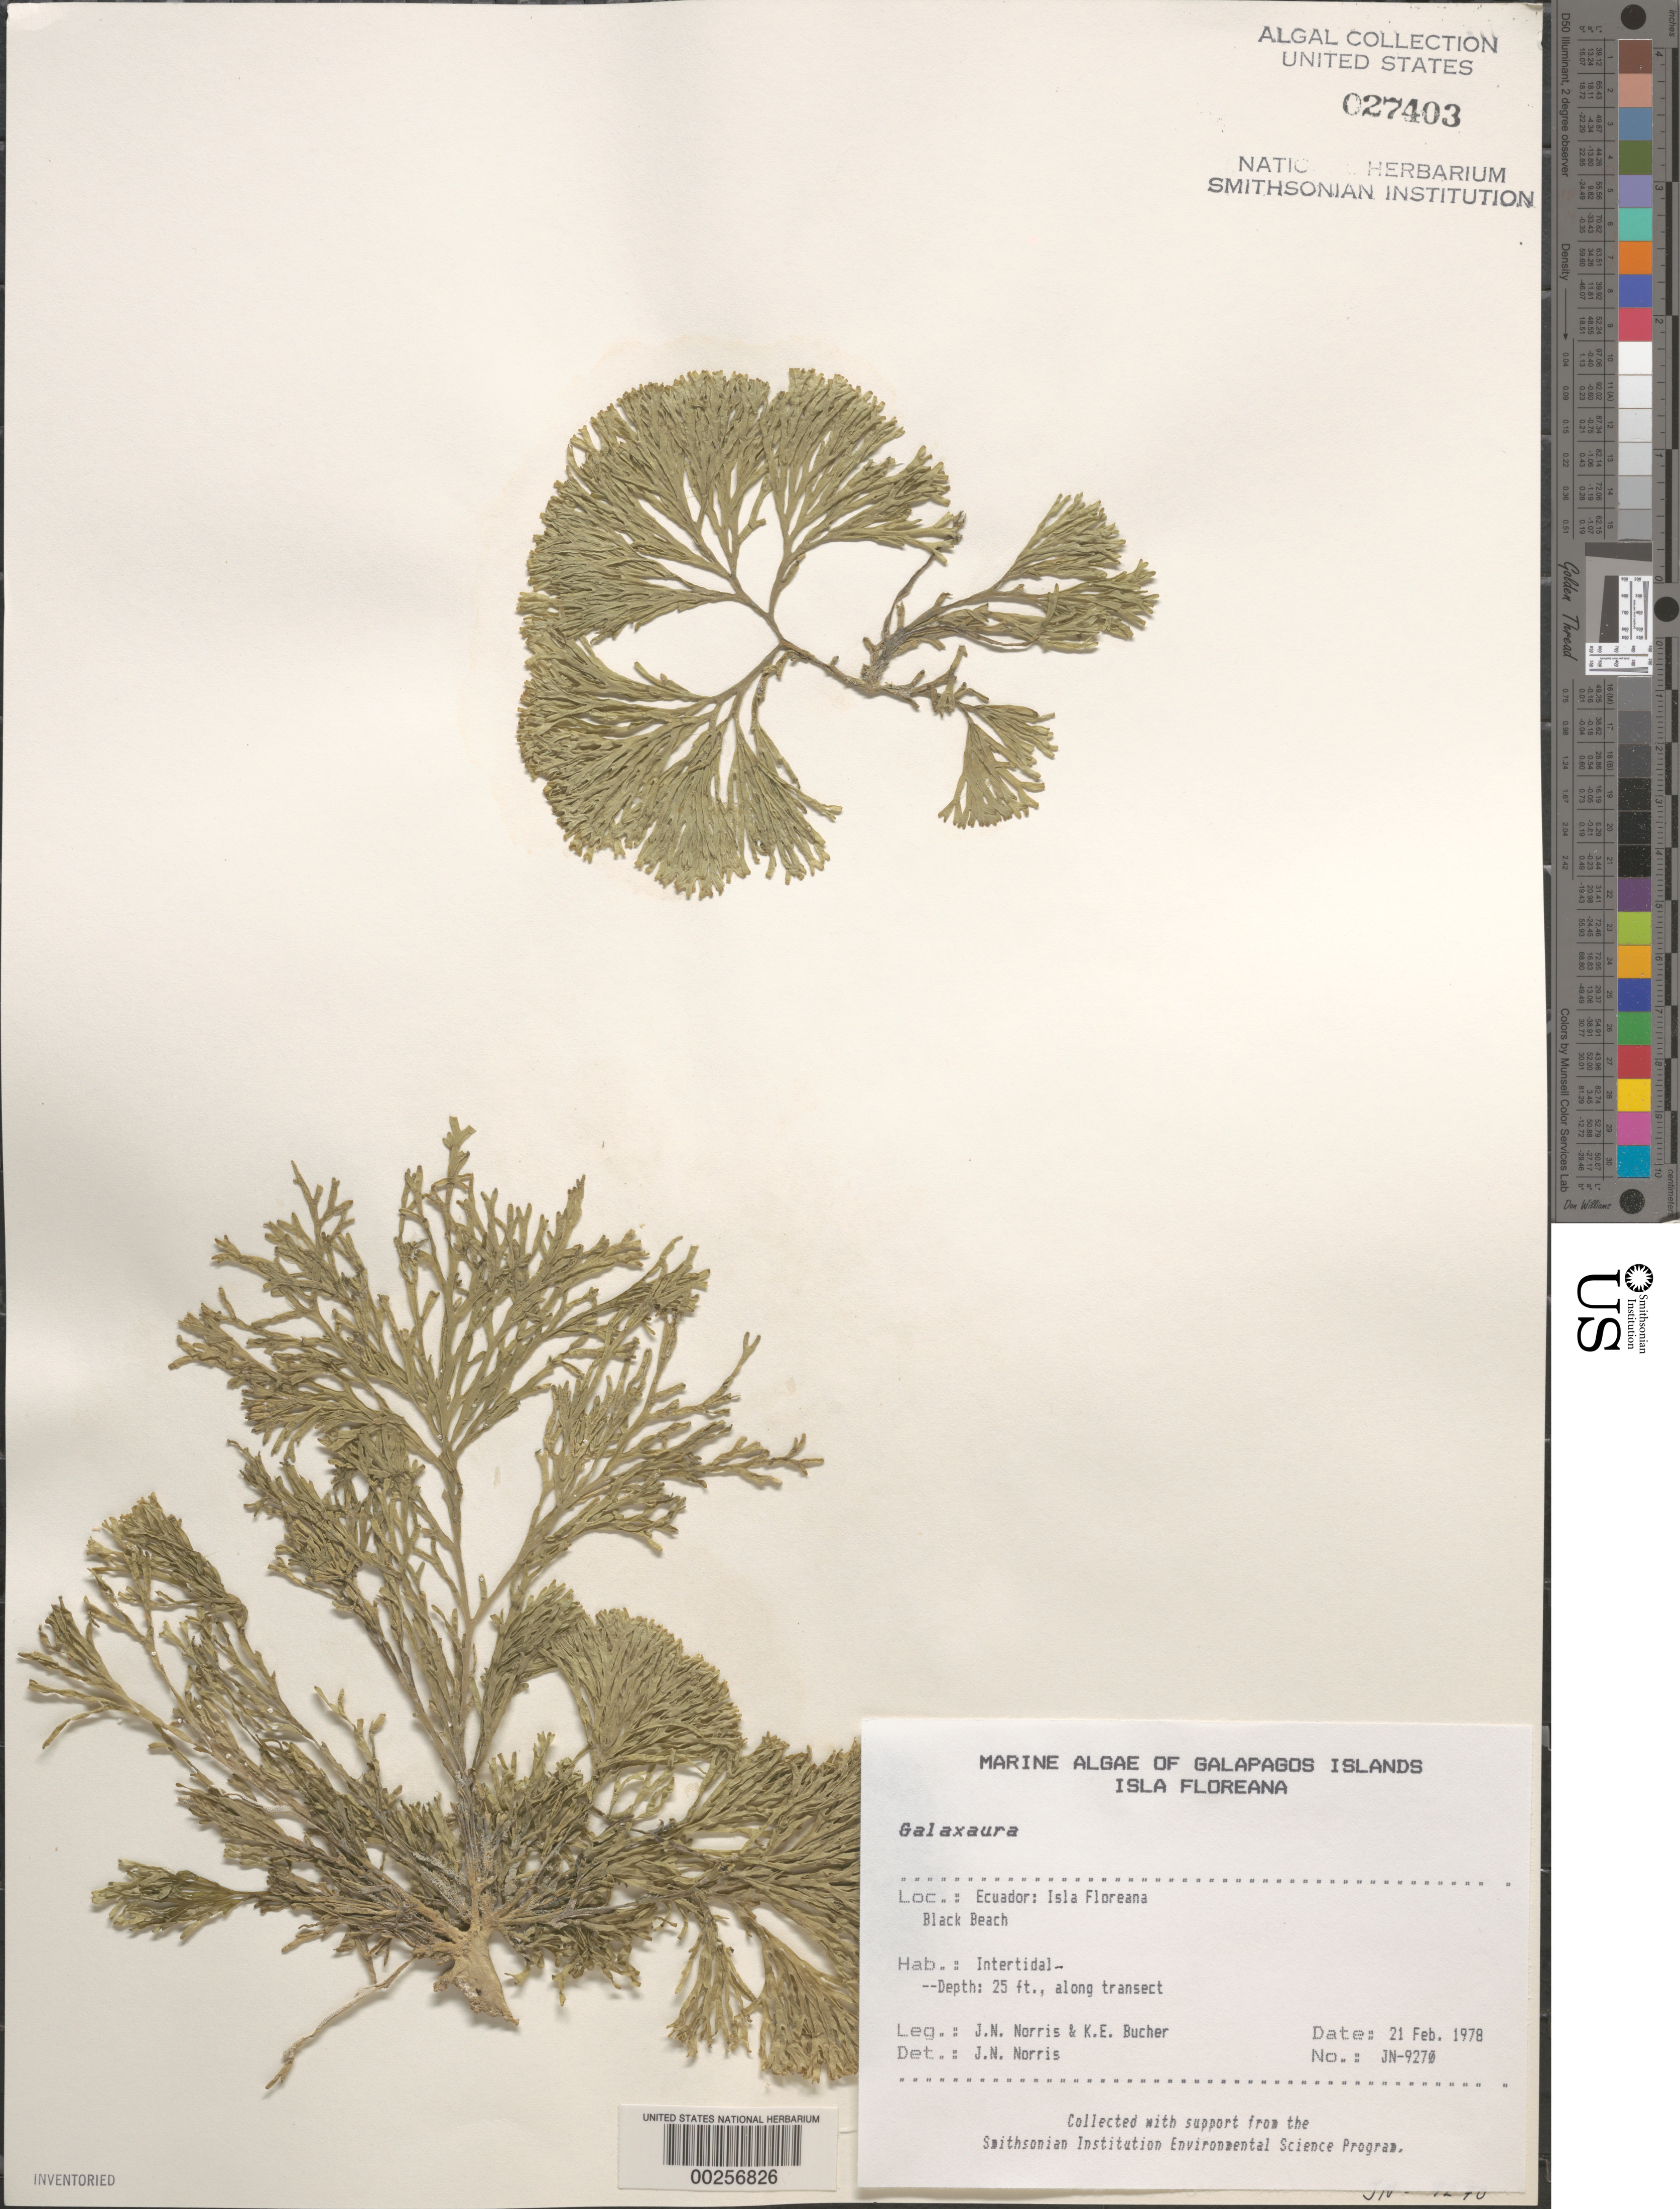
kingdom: Plantae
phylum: Rhodophyta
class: Florideophyceae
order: Nemaliales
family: Galaxauraceae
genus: Galaxaura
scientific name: Galaxaura sp.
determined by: Norris, James N.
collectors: J. N. Norris & K. E. Bucher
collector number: JN-9270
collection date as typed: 20 Feb 1978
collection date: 1978-02-20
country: Ecuador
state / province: Colón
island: Floreana [Charles, Santa Maria]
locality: Black Beach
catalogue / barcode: US 27403